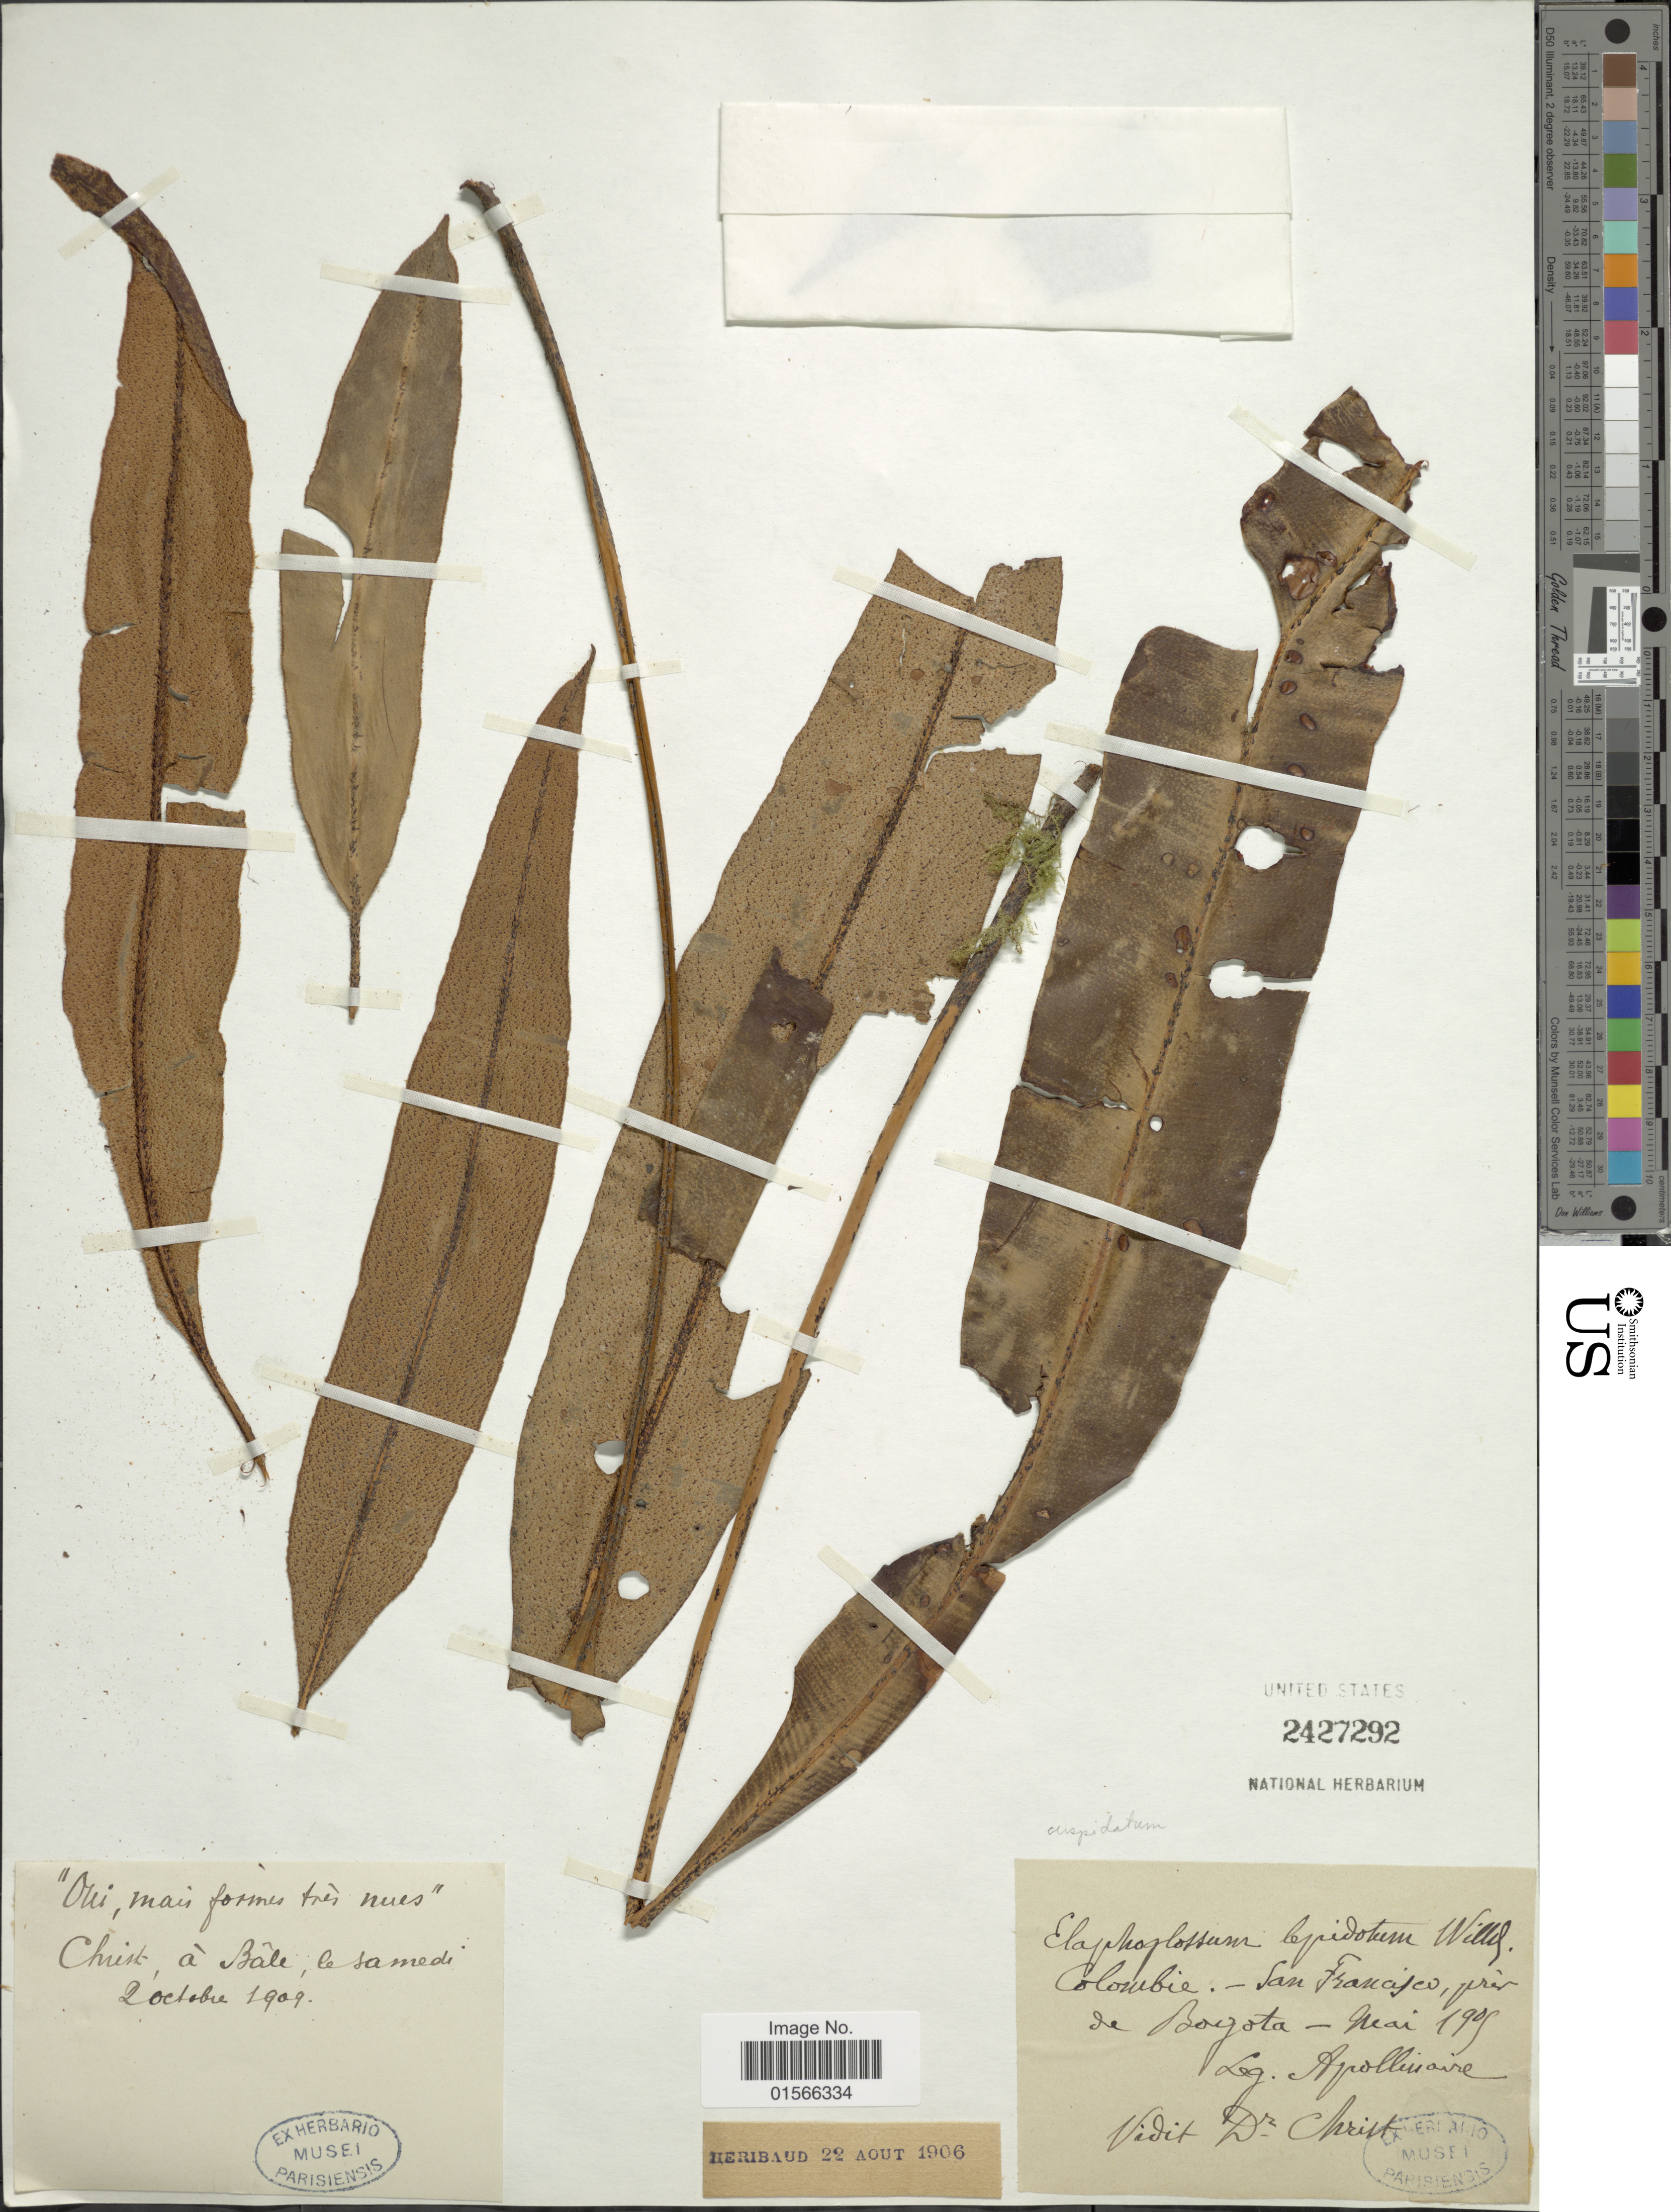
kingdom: Plantae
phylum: Tracheophyta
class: Polypodiopsida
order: Polypodiales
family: Dryopteridaceae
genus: Elaphoglossum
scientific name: Elaphoglossum cuspidatum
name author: (Willd.) T. Moore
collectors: Apollinaire, --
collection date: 1909-05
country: Colombia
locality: San Francisco, pres de Bogota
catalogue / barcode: US 2427292